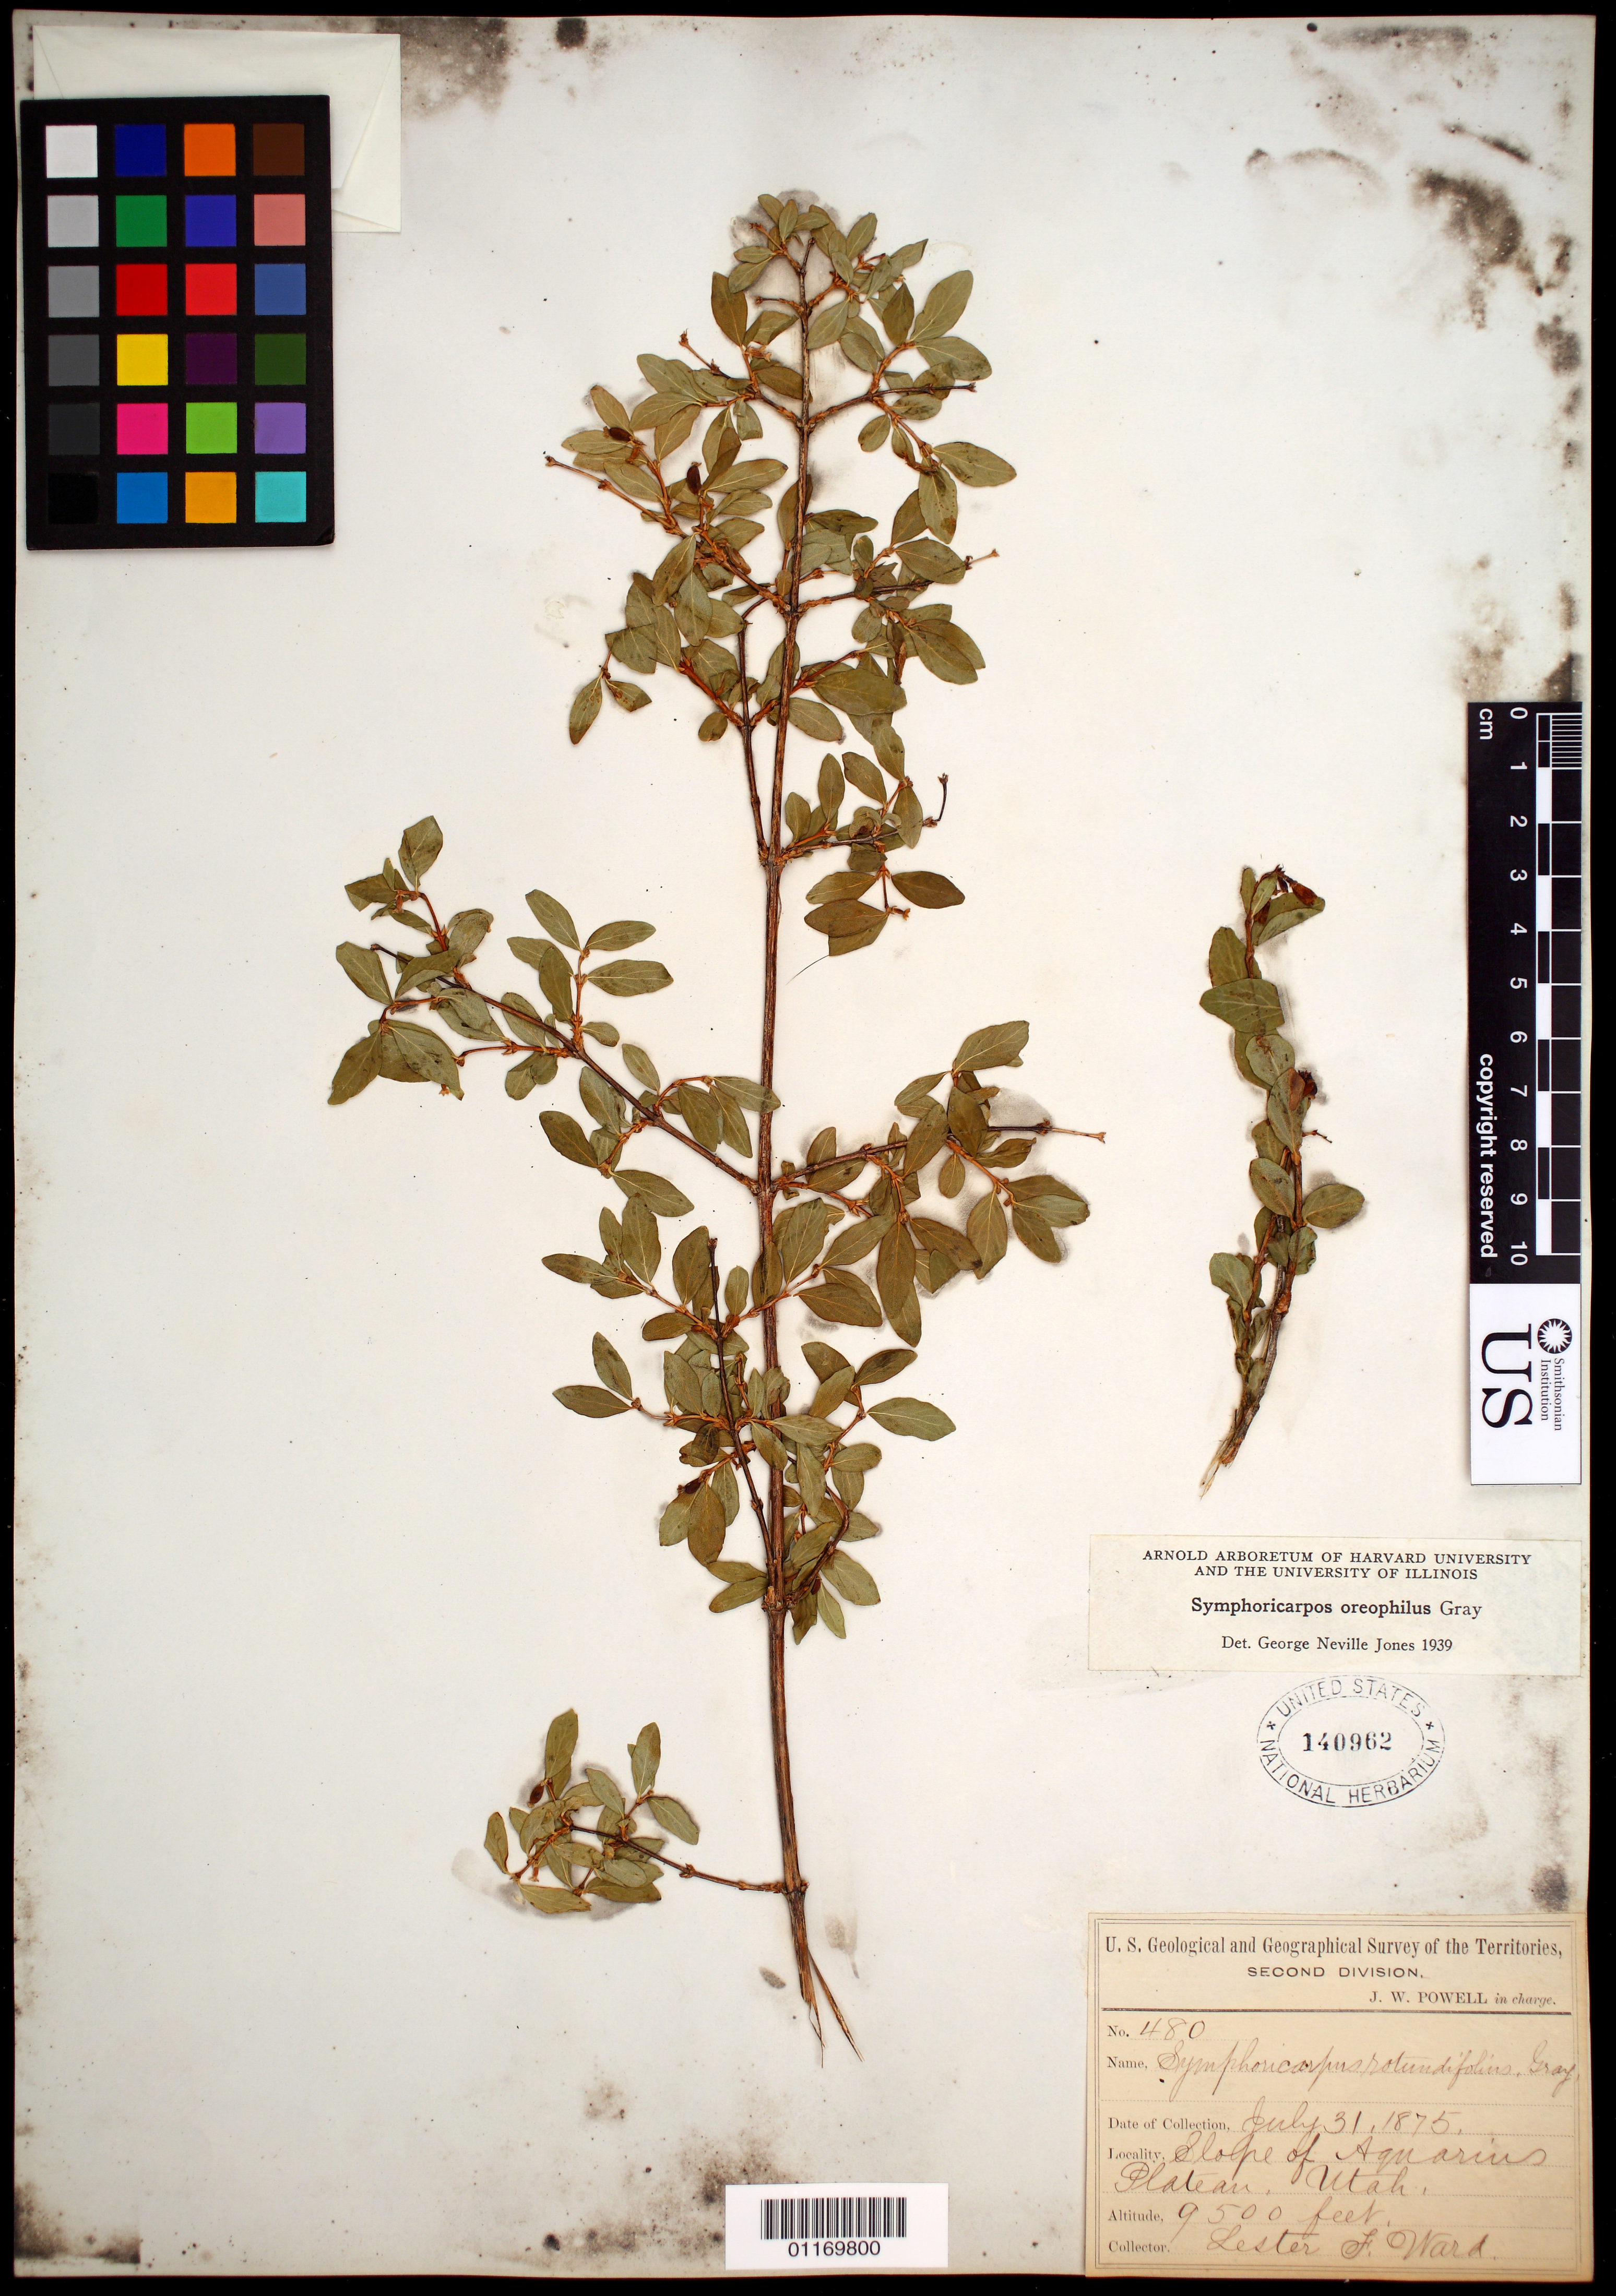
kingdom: Plantae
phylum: Tracheophyta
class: Magnoliopsida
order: Dipsacales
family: Caprifoliaceae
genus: Symphoricarpos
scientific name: Symphoricarpos oreophilus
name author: A. Gray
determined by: Jones, G. N.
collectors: L. F. Ward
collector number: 480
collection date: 1875-07-31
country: United States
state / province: Utah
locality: Slope of Aquarius Plateau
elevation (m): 2896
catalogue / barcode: US 140962